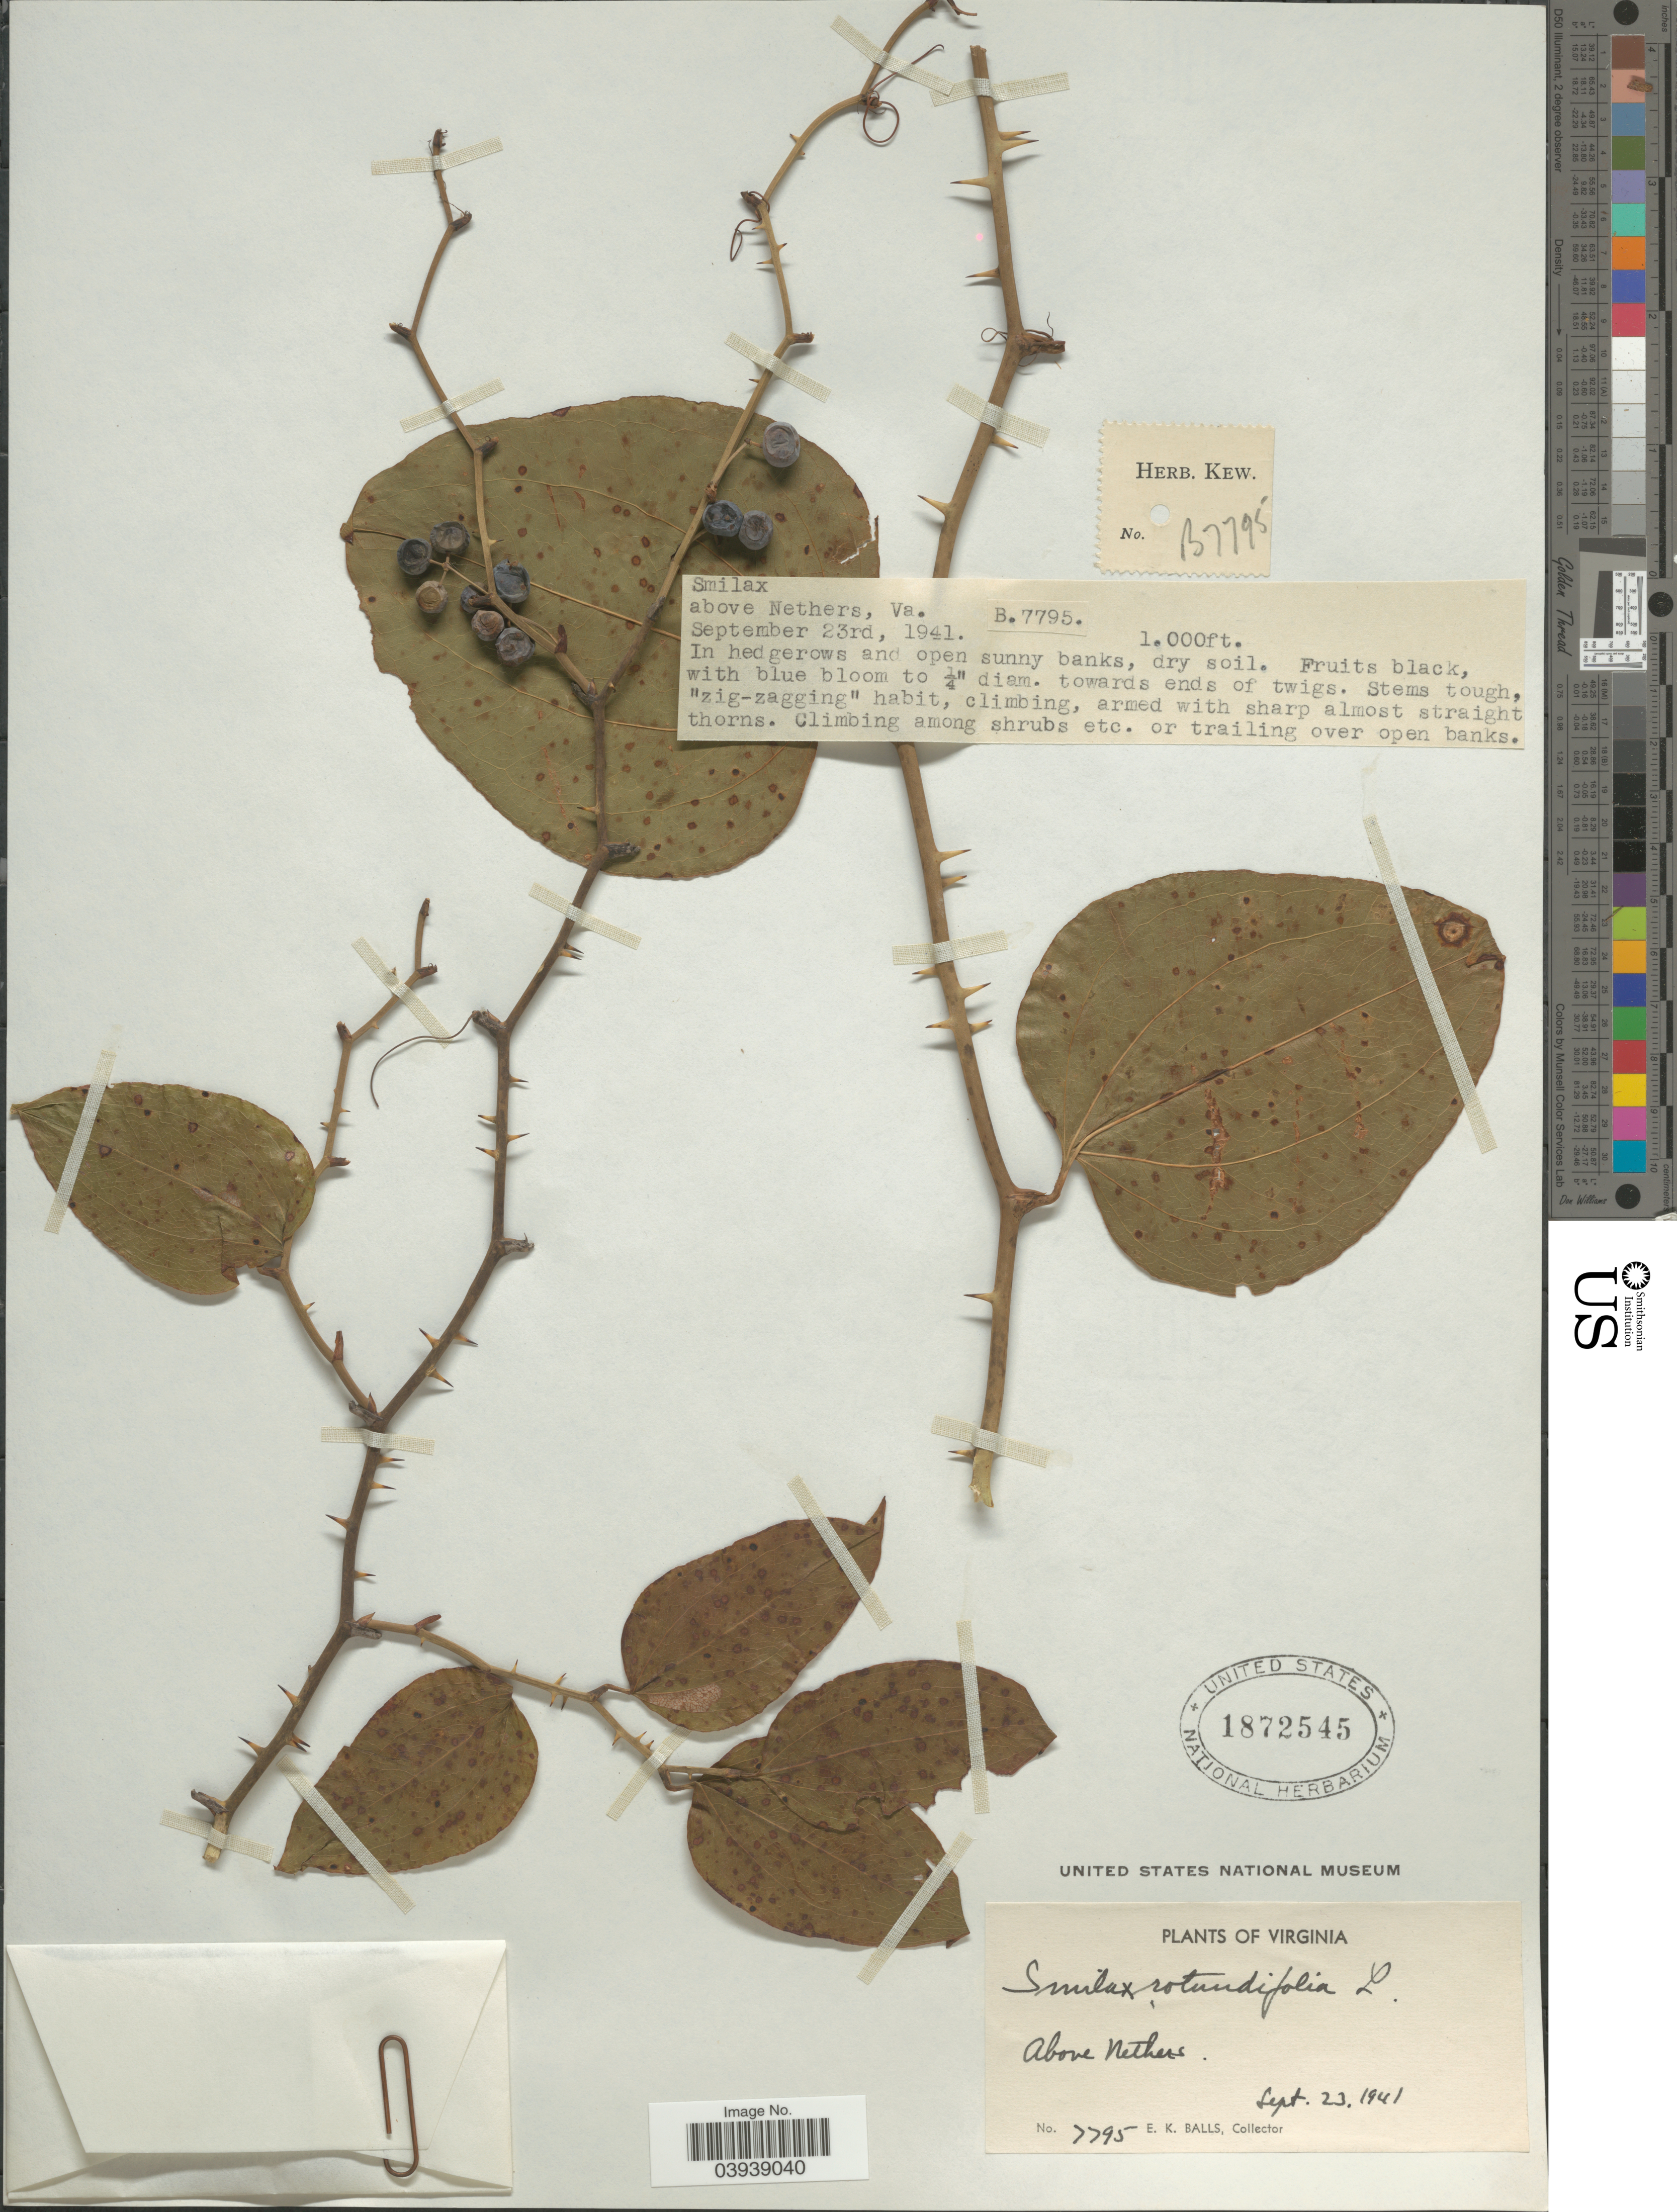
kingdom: Plantae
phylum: Tracheophyta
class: Liliopsida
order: Liliales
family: Smilacaceae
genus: Smilax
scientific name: Smilax rotundifolia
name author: L.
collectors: E. K. Balls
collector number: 7795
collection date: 1941-09-23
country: United States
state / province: Virginia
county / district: Madison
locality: Above Nethers.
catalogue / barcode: US 1872545